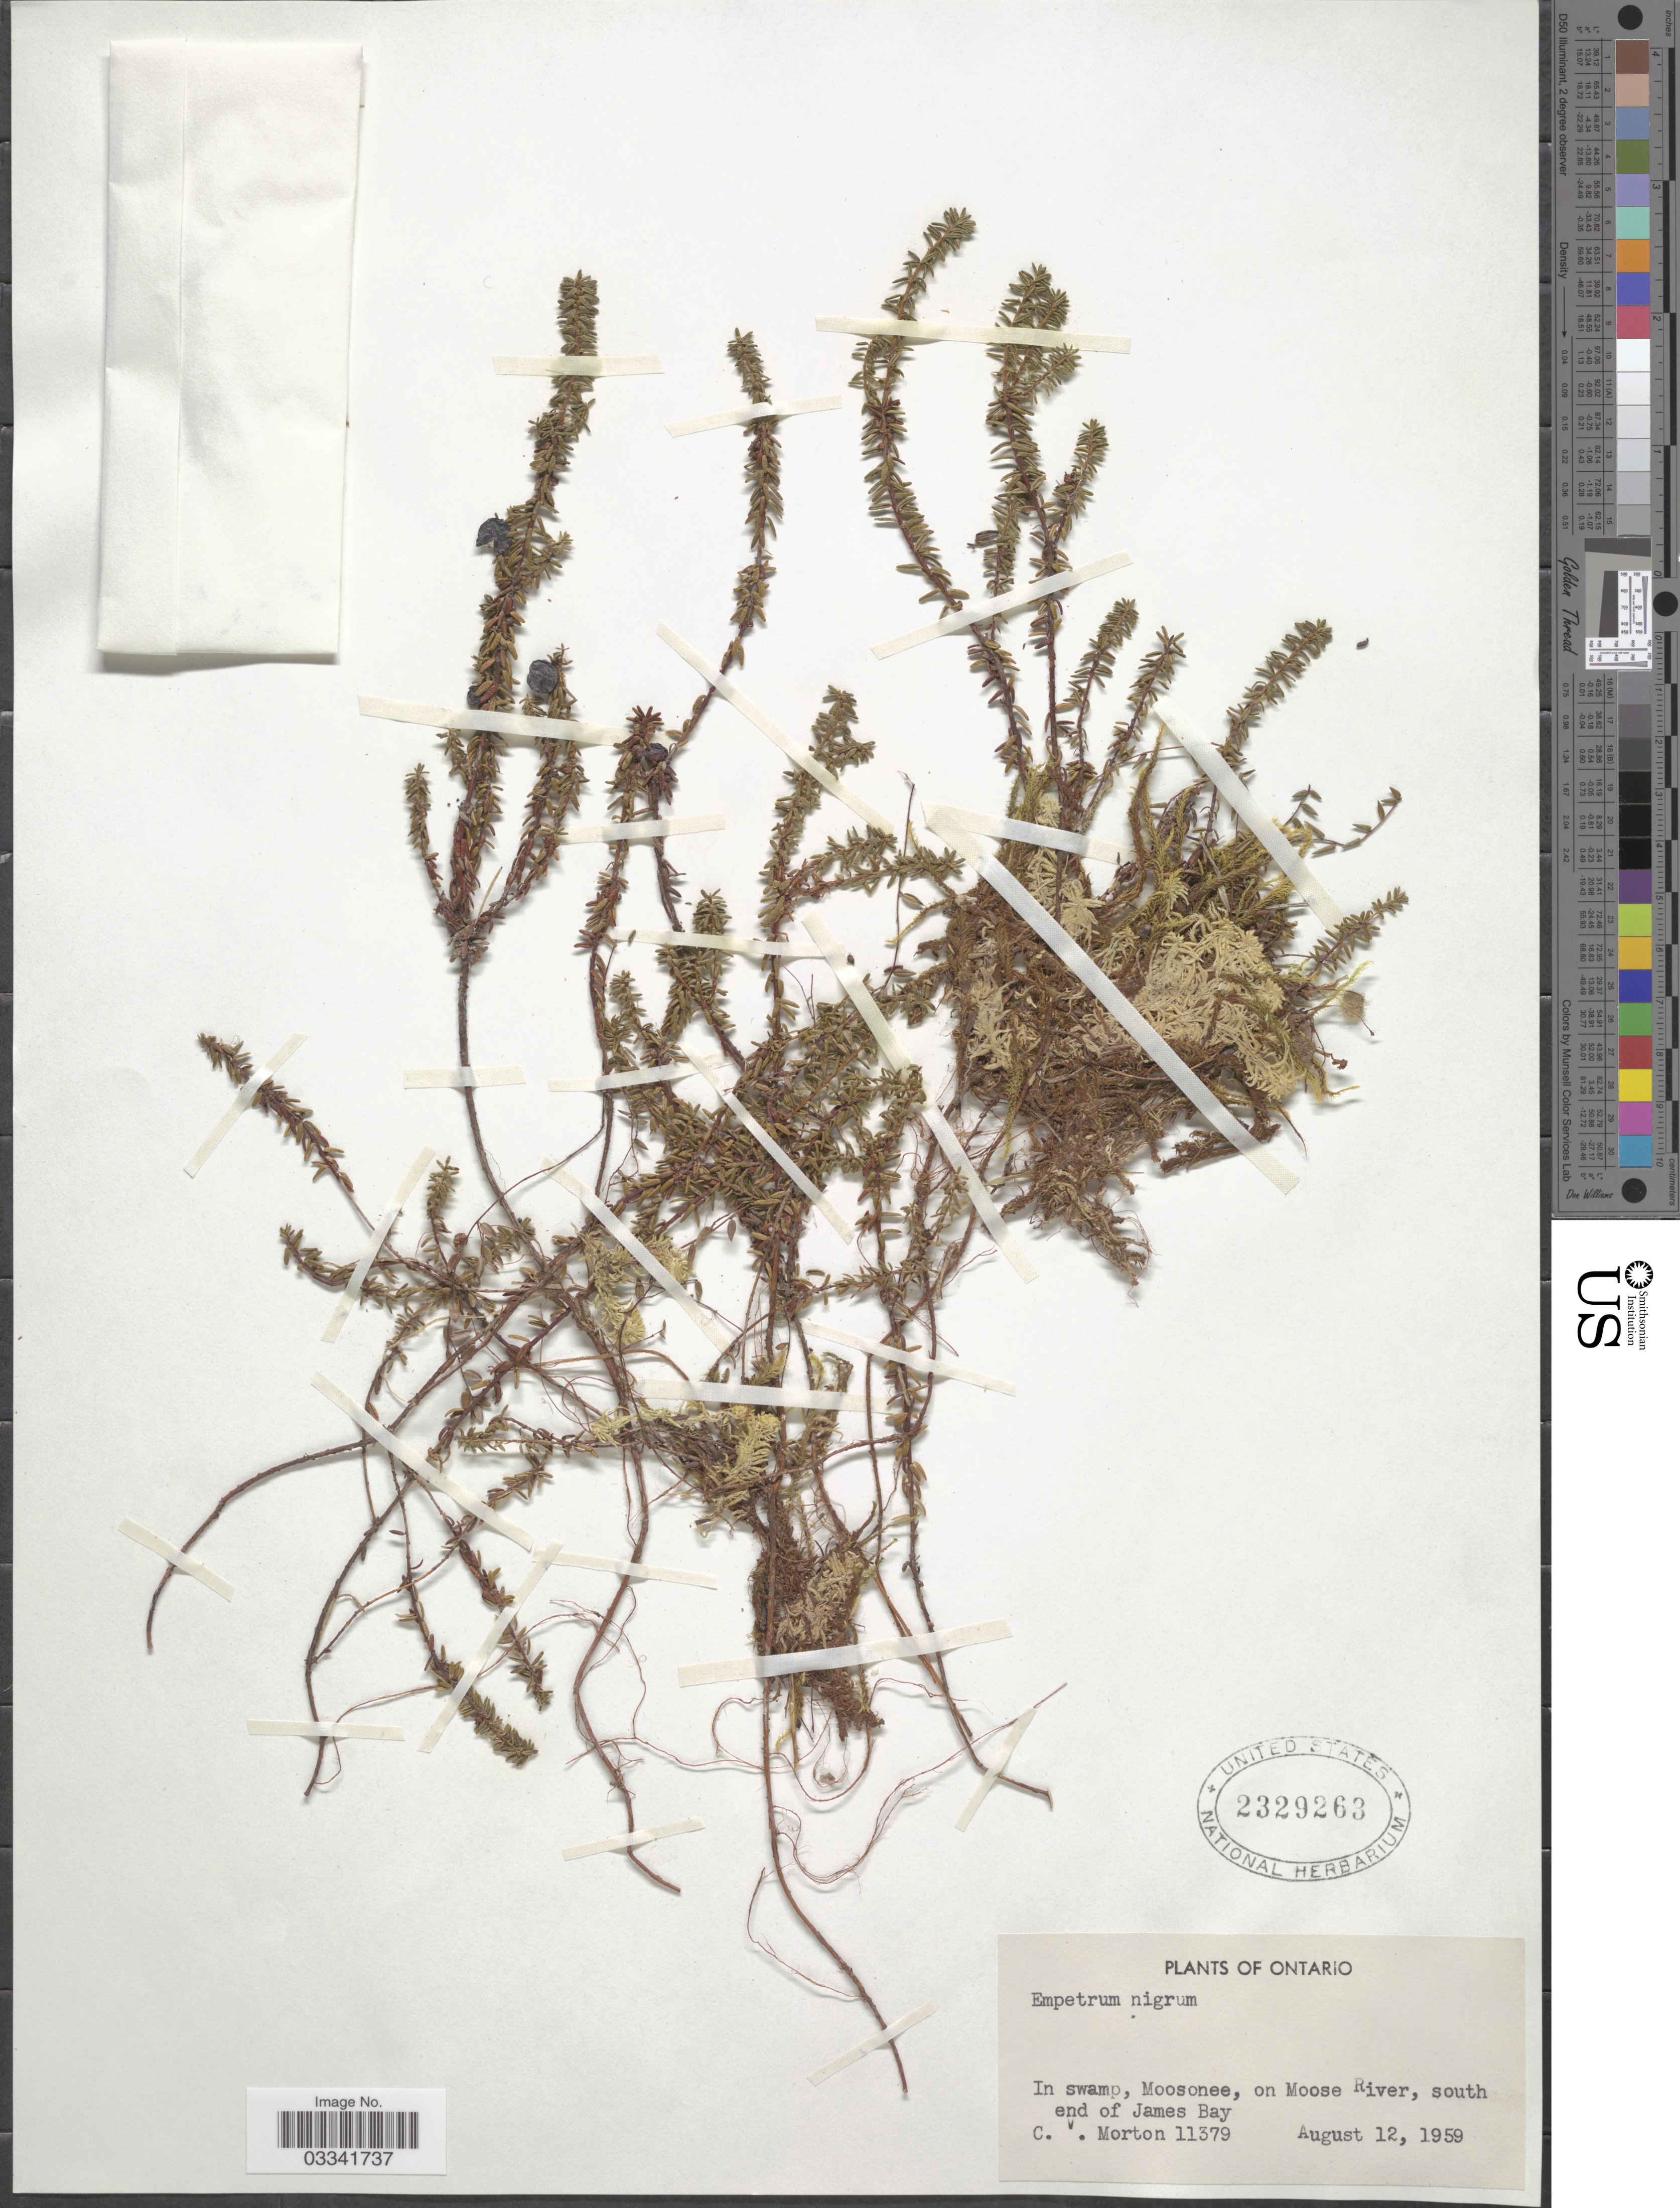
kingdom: Plantae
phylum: Tracheophyta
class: Magnoliopsida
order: Ericales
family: Ericaceae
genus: Empetrum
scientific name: Empetrum nigrum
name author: L.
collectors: C. V. Morton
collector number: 11379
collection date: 1959-08-12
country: Canada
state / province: Ontario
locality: Moosonee, on Moose River, south end of James Bay.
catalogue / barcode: US 2329263